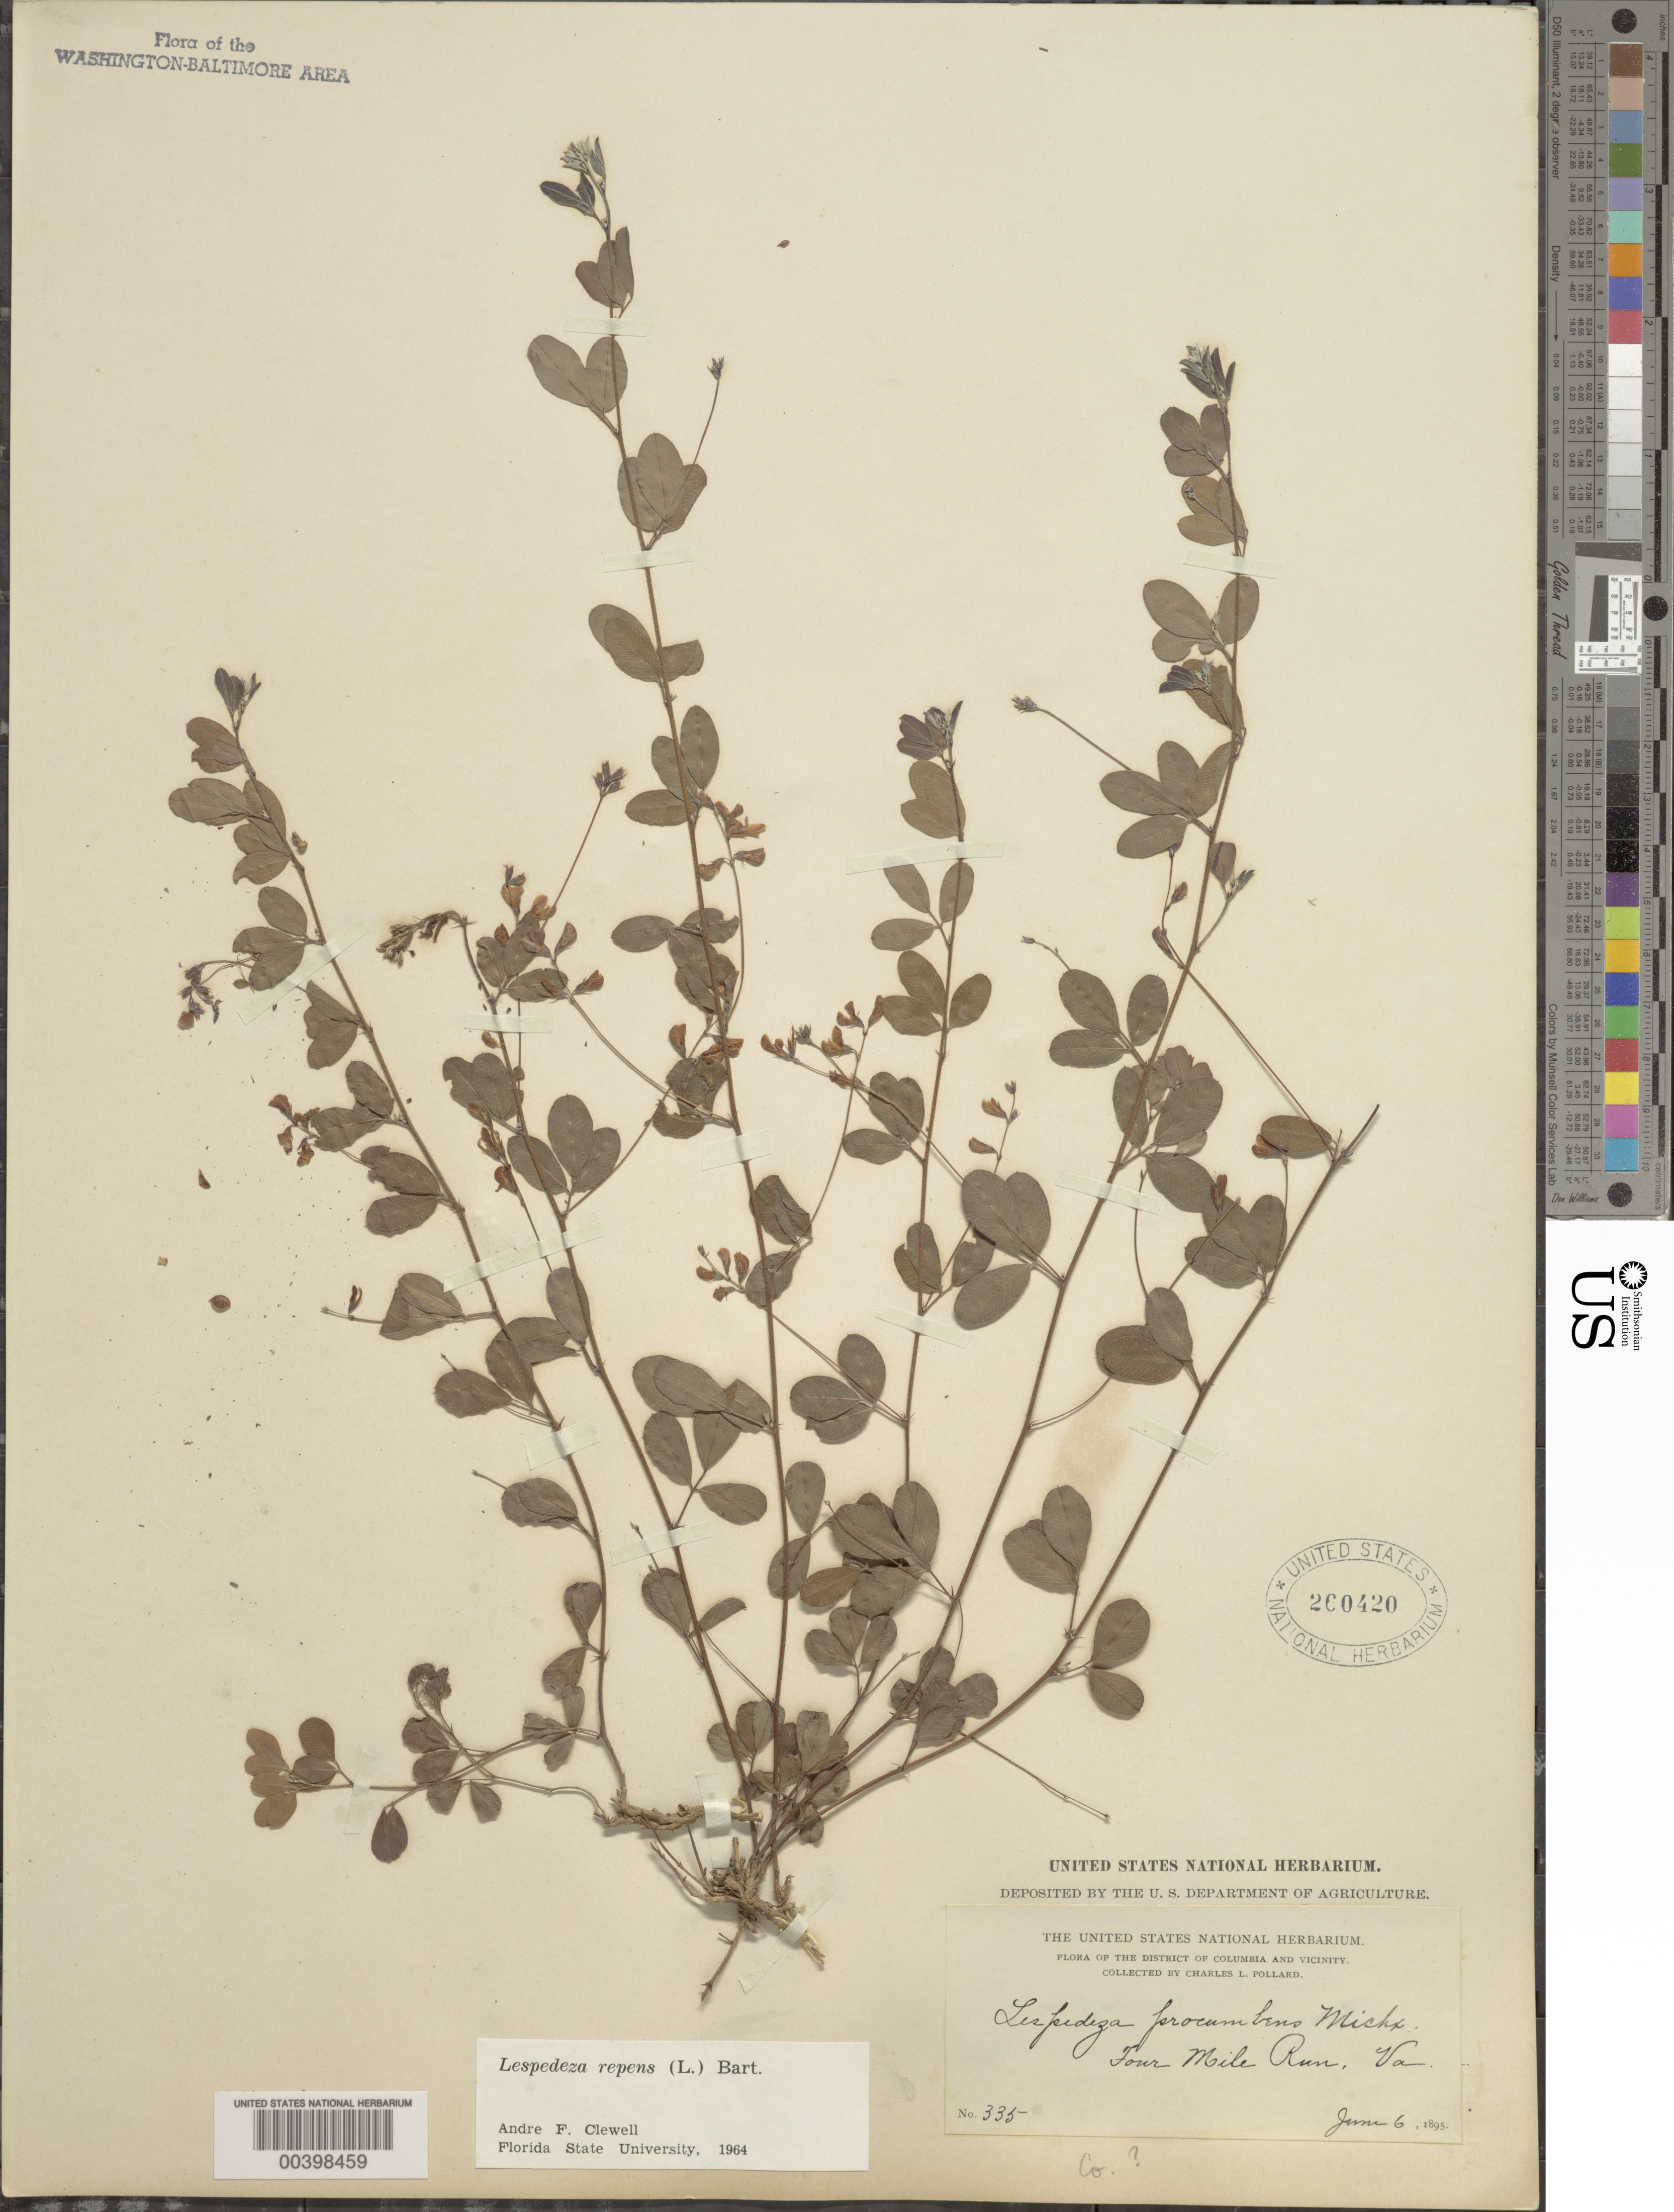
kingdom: Plantae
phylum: Tracheophyta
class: Magnoliopsida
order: Fabales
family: Fabaceae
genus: Lespedeza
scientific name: Lespedeza repens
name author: (L.) W.P.C. Barton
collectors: C. L. Pollard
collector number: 335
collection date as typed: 06 Jun 1895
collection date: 1895-06-06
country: United States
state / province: Virginia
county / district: Arlington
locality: Four Mile Run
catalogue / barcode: US 260420